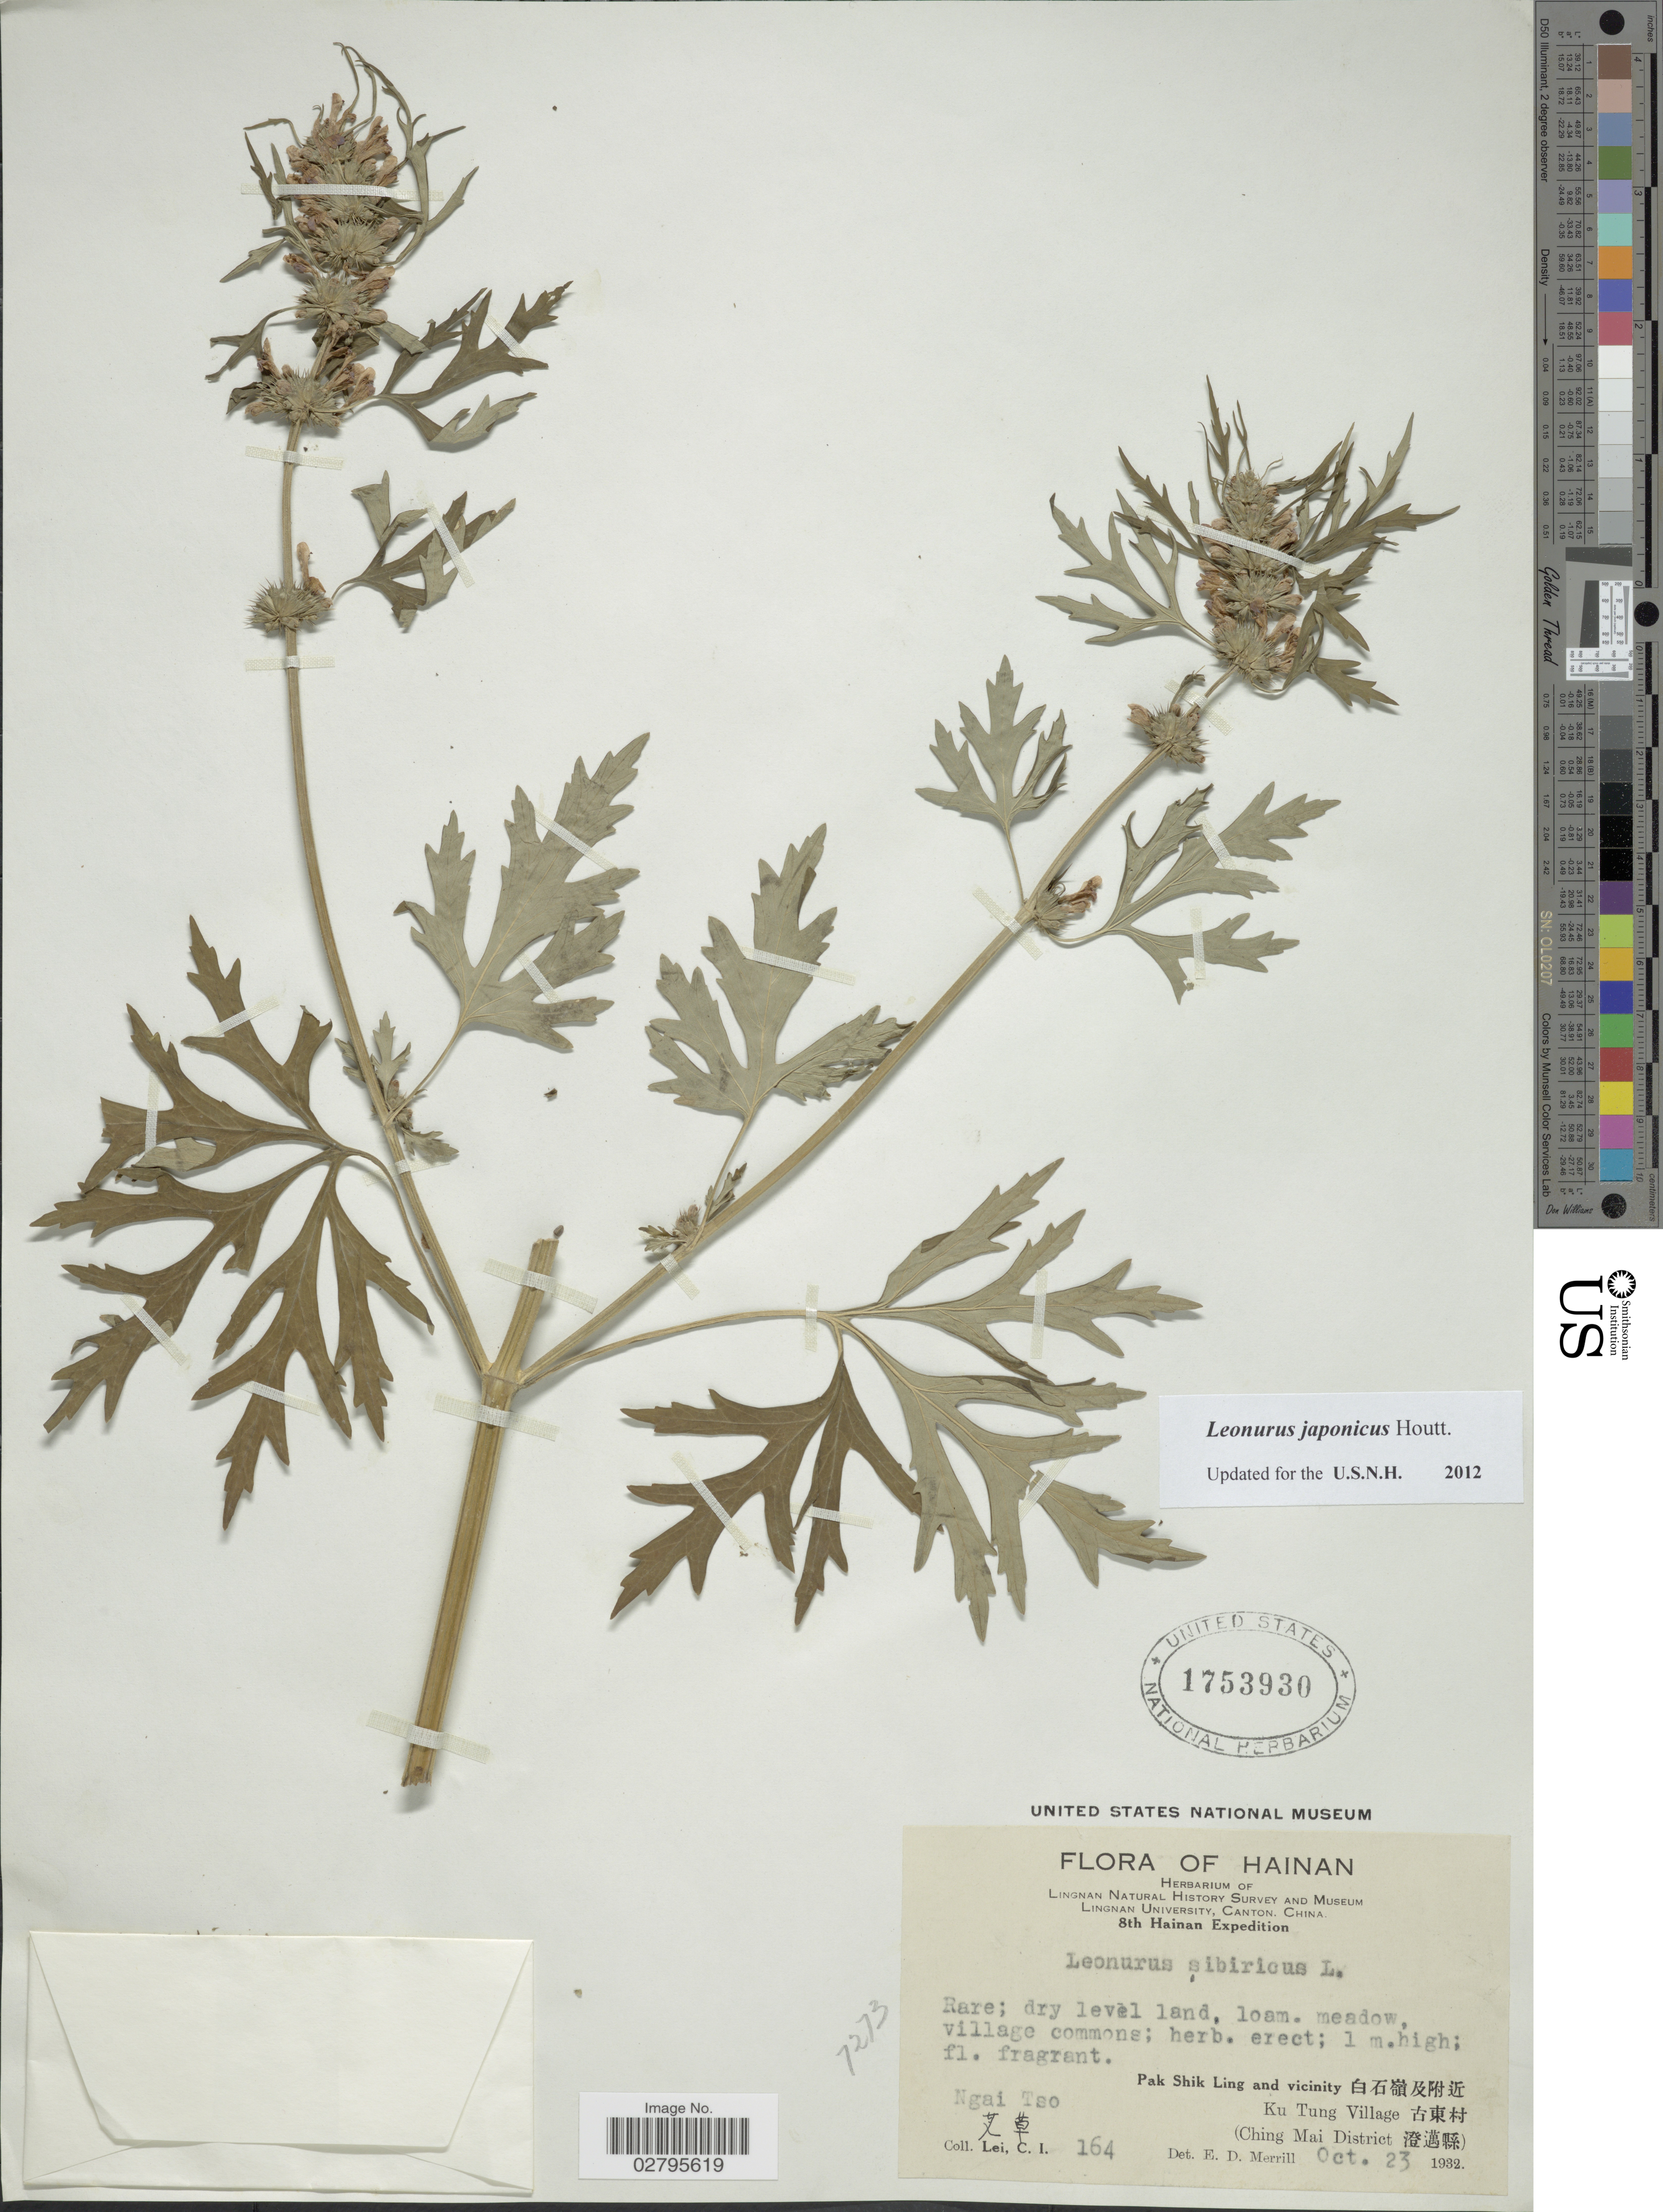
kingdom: Plantae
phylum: Tracheophyta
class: Magnoliopsida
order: Lamiales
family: Lamiaceae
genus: Leonurus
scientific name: Leonurus japonicus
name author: Houtt.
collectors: C. I. Lei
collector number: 164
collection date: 1932-10-23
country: China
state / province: Hainan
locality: Ngai Tso. Pak Shik Ling and vicinity. Ku Tung Village. (Ching Mai District).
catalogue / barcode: US 1753930